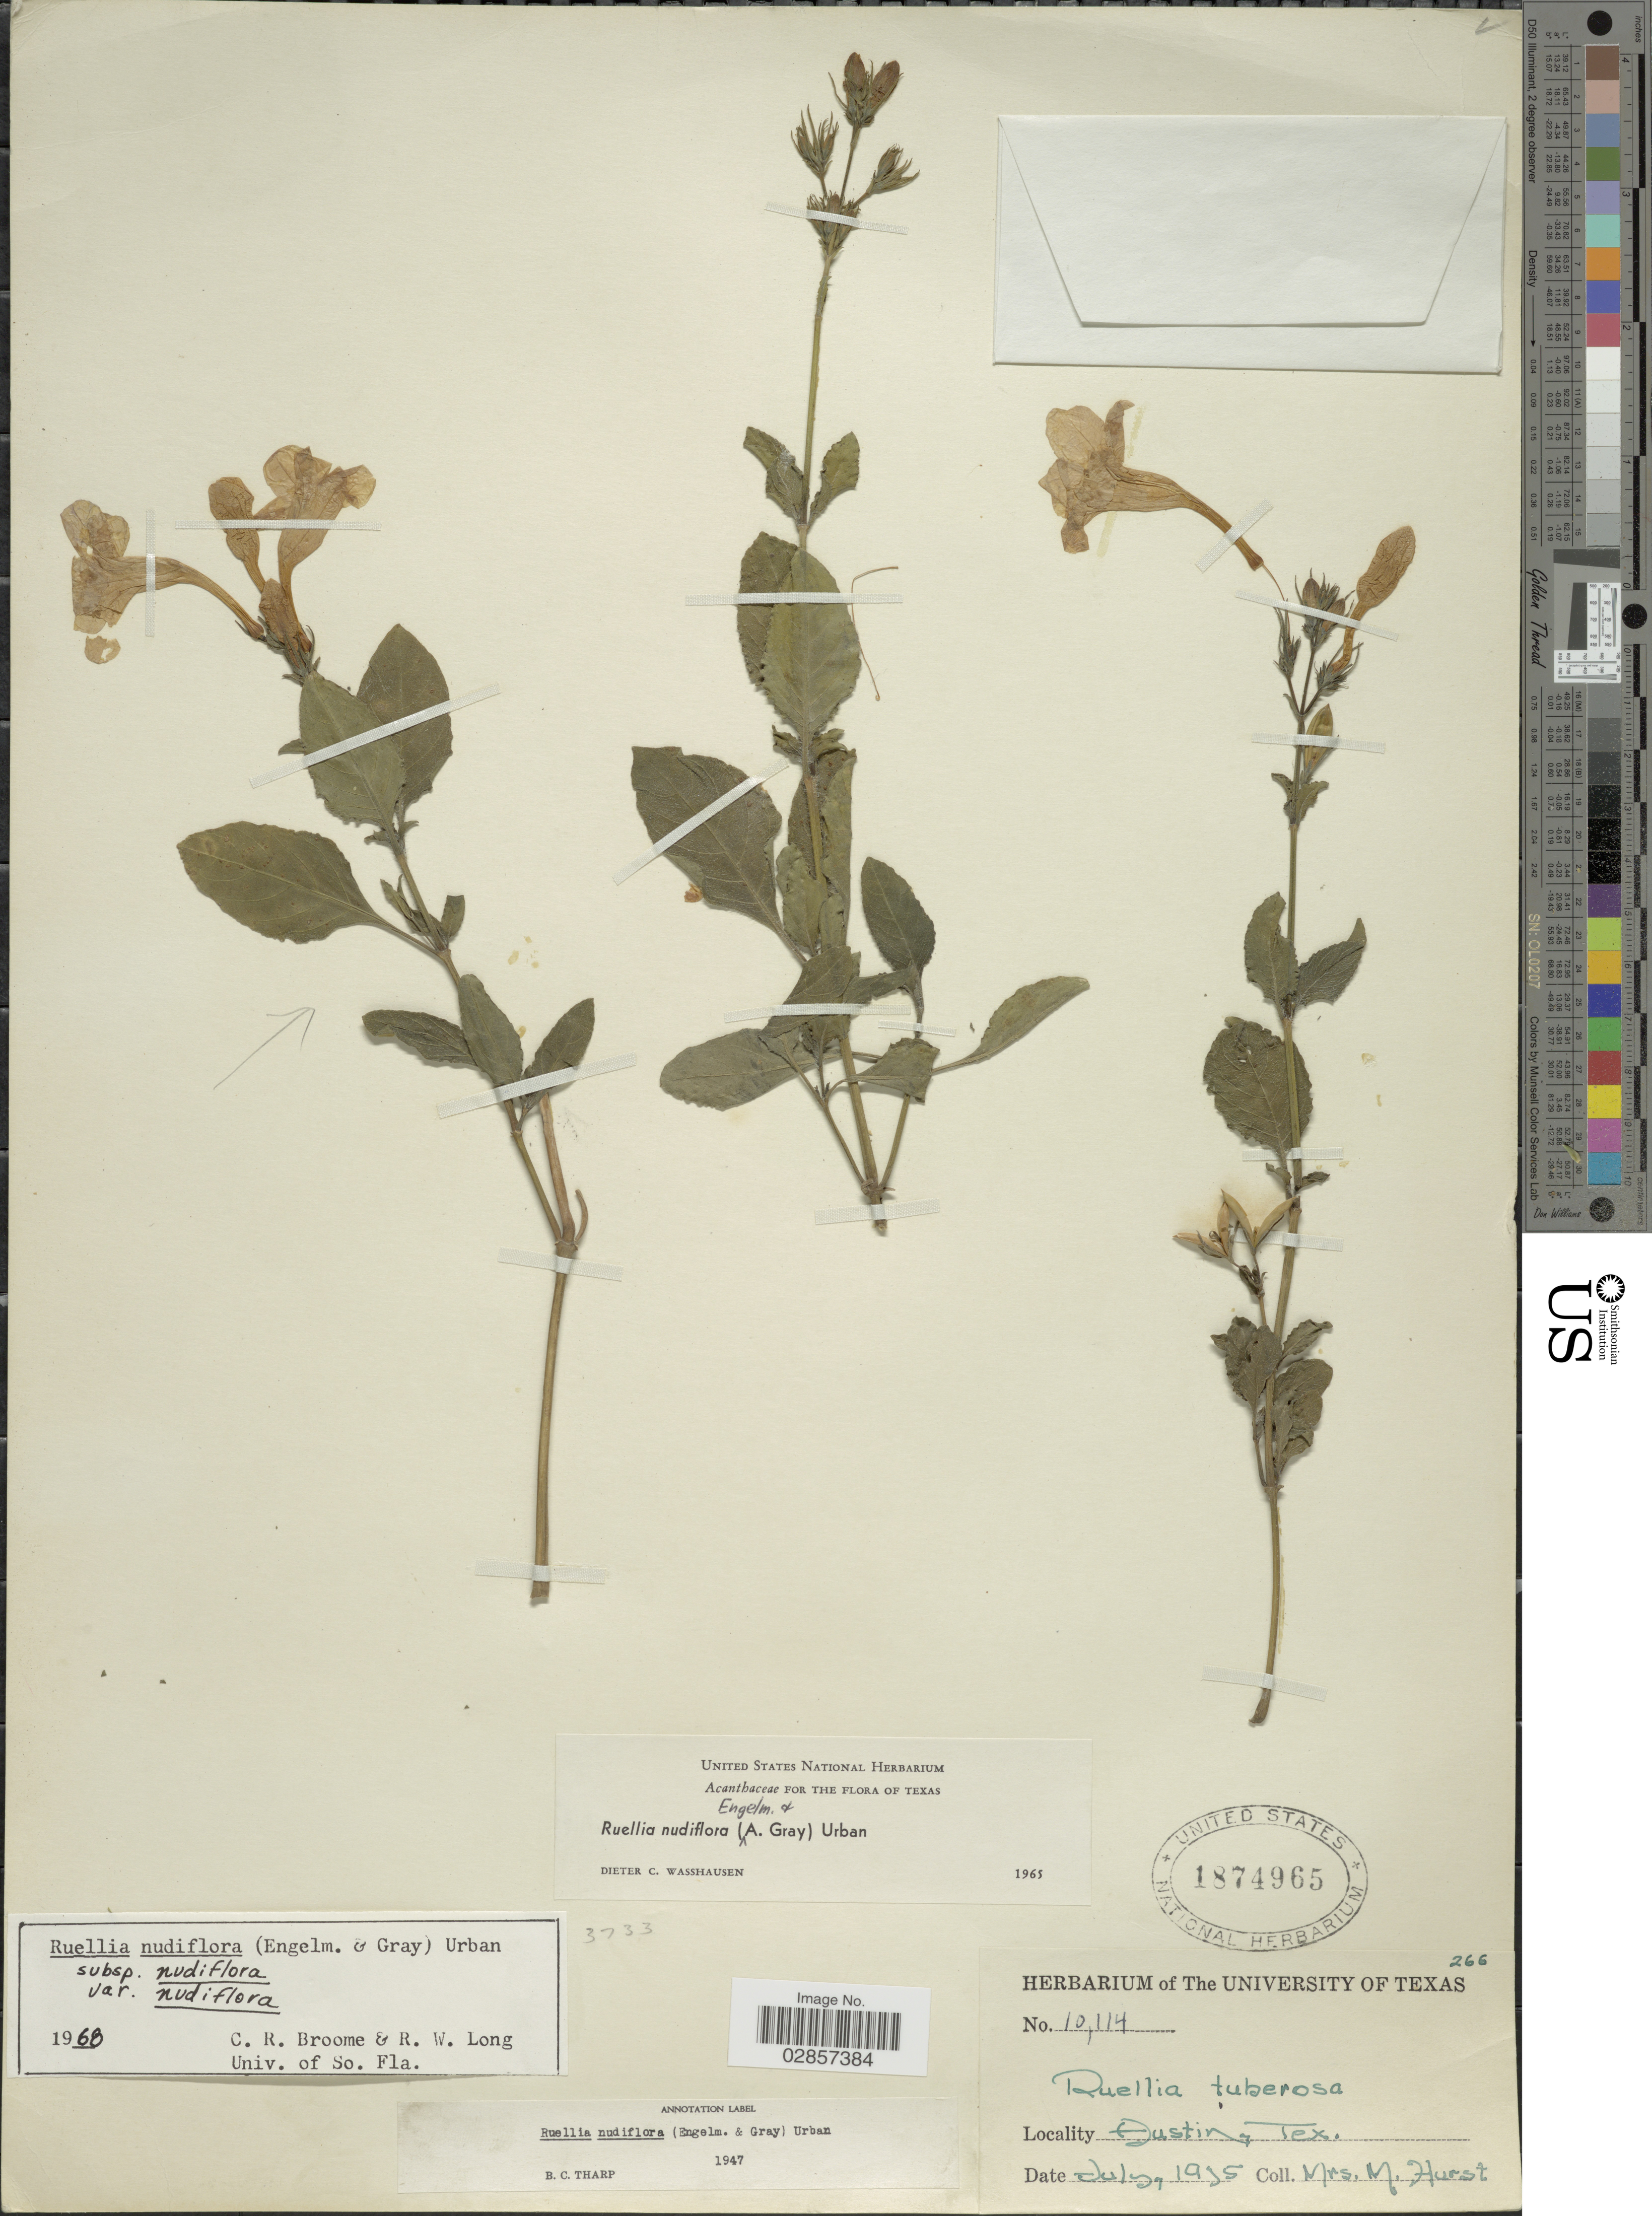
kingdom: Plantae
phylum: Tracheophyta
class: Magnoliopsida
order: Lamiales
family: Acanthaceae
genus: Ruellia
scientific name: Ruellia nudiflora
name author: (Engelm. & A. Gray) Urb.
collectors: M. Hurst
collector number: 10114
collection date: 1935-07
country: United States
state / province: Texas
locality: Austin, Texas.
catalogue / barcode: US 1874965